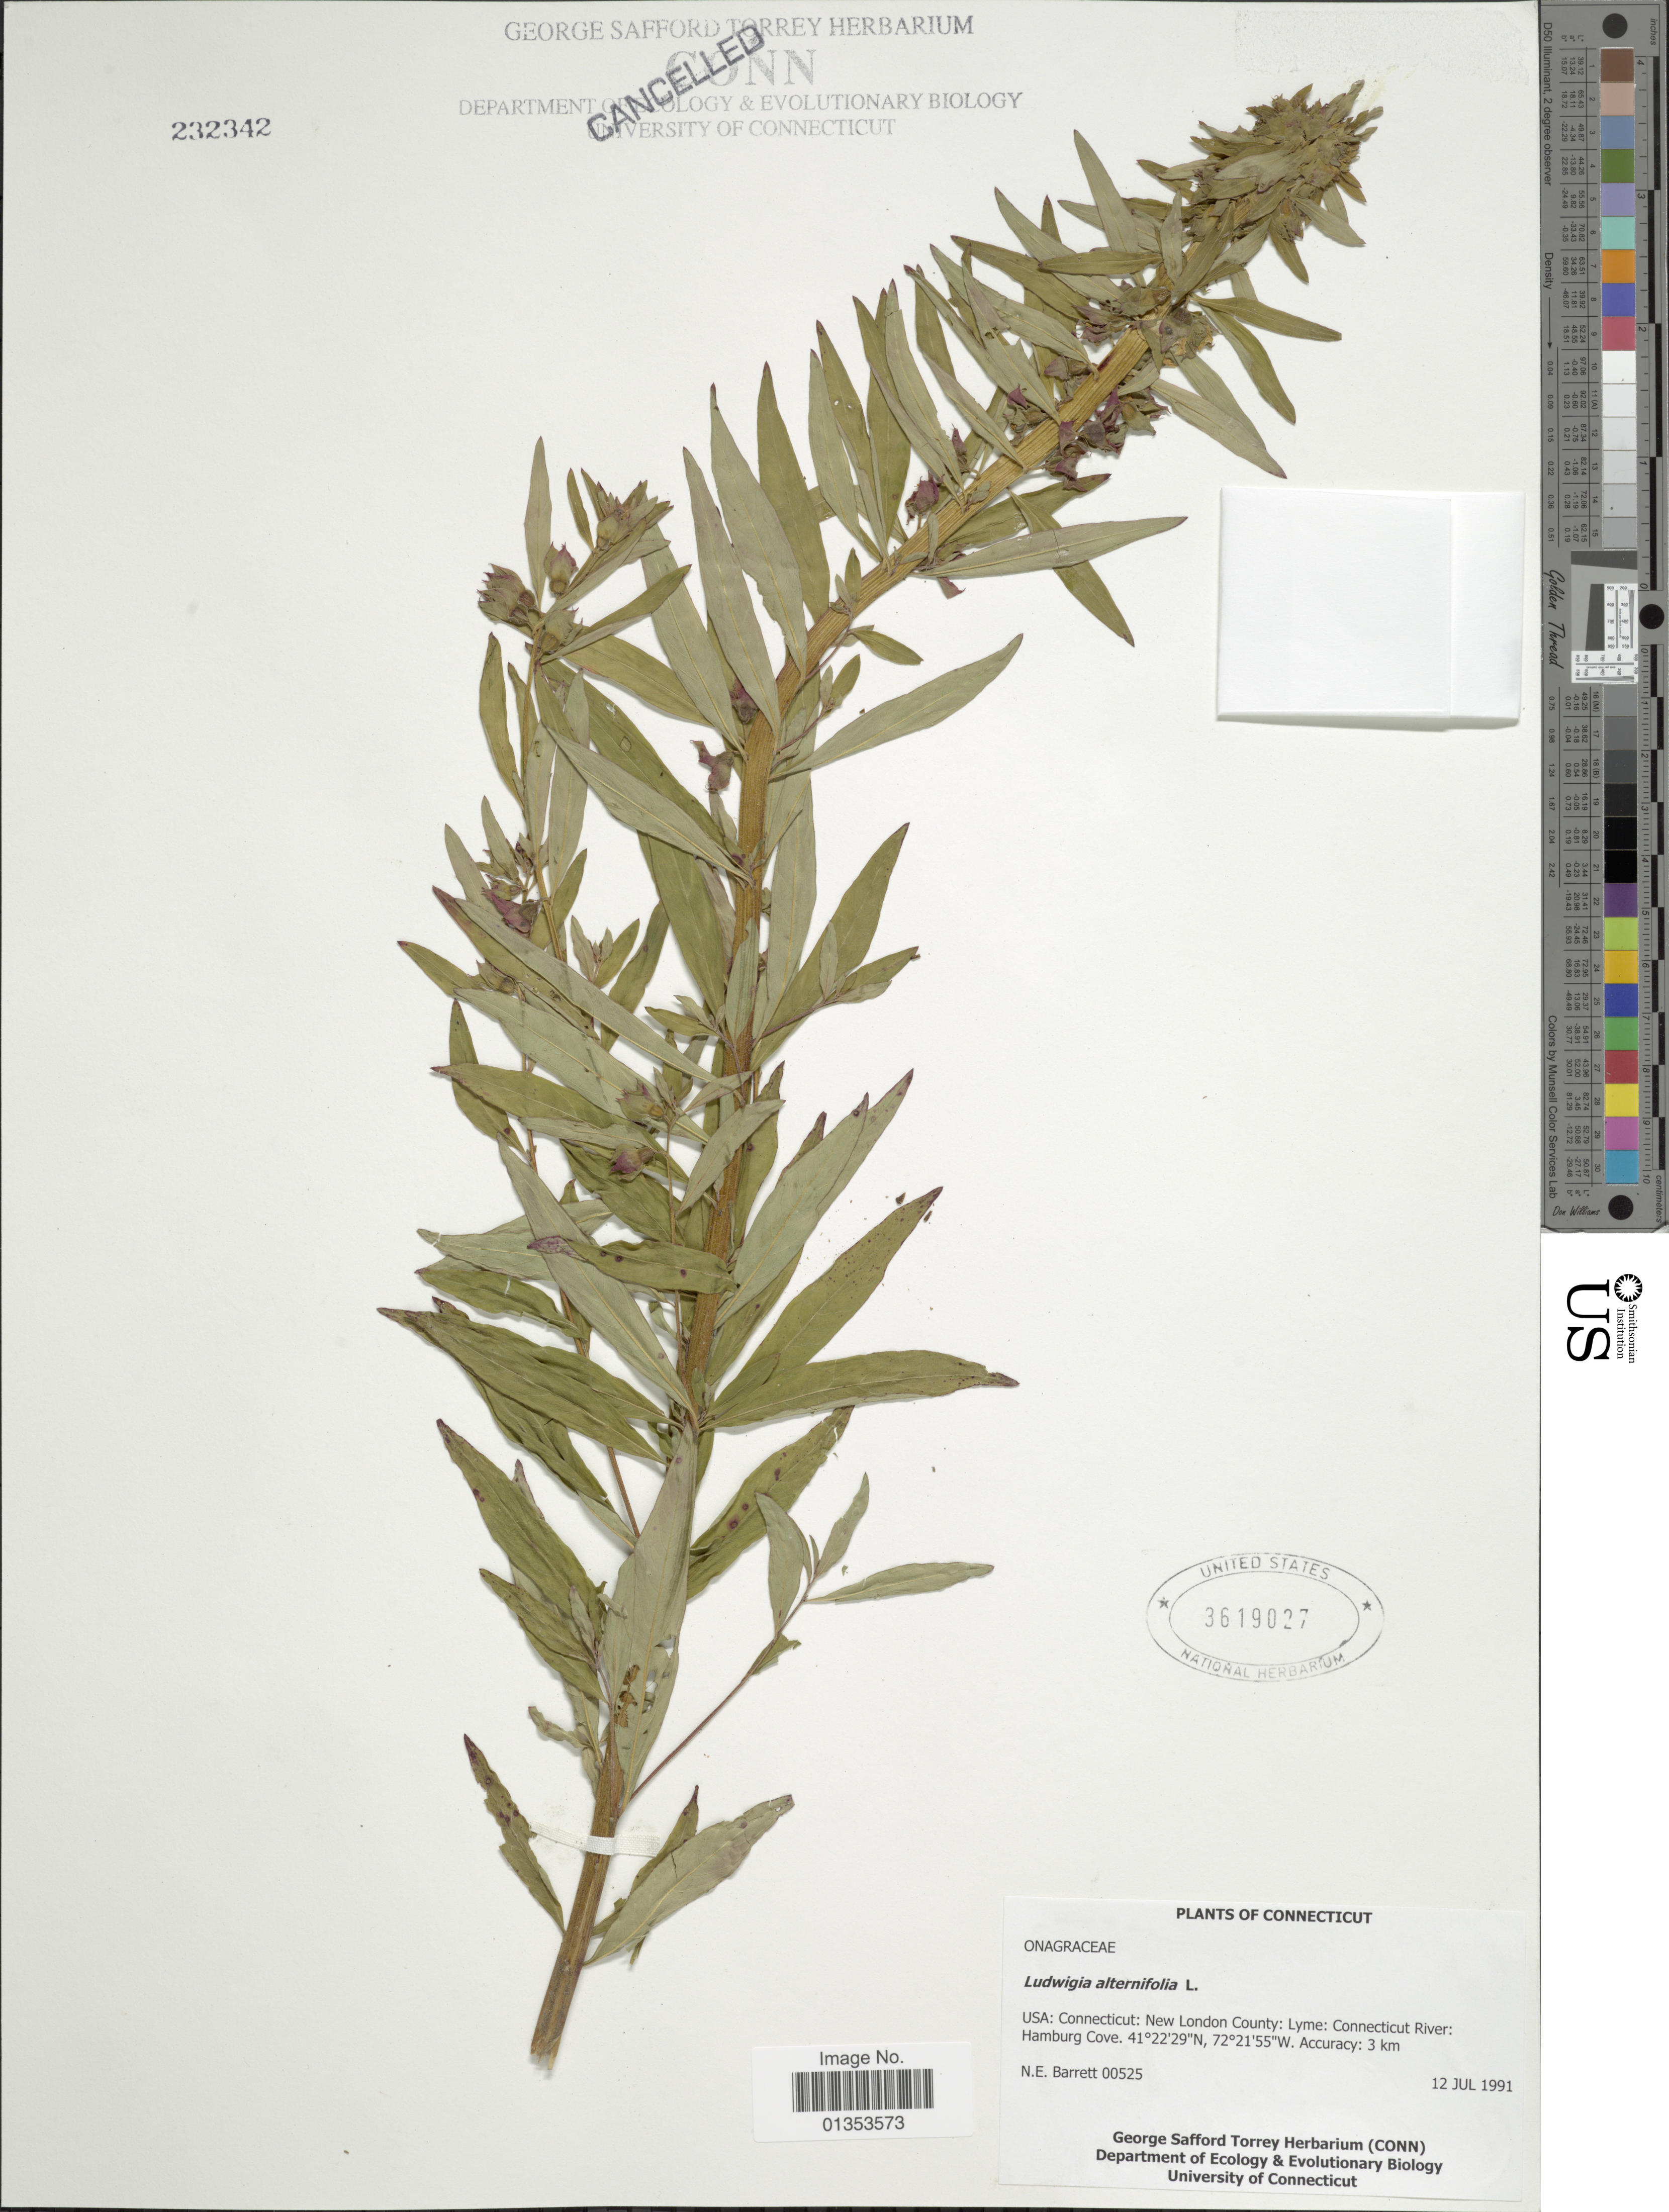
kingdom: Plantae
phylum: Tracheophyta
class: Magnoliopsida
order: Myrtales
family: Onagraceae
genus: Ludwigia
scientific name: Ludwigia alternifolia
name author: L.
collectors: N. Barrett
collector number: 00525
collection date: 1991-07-12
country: United States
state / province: Connecticut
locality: New London County: Lyme: Connecticut River: Hamburg Cove, Accuracy: 3 km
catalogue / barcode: US 3619027